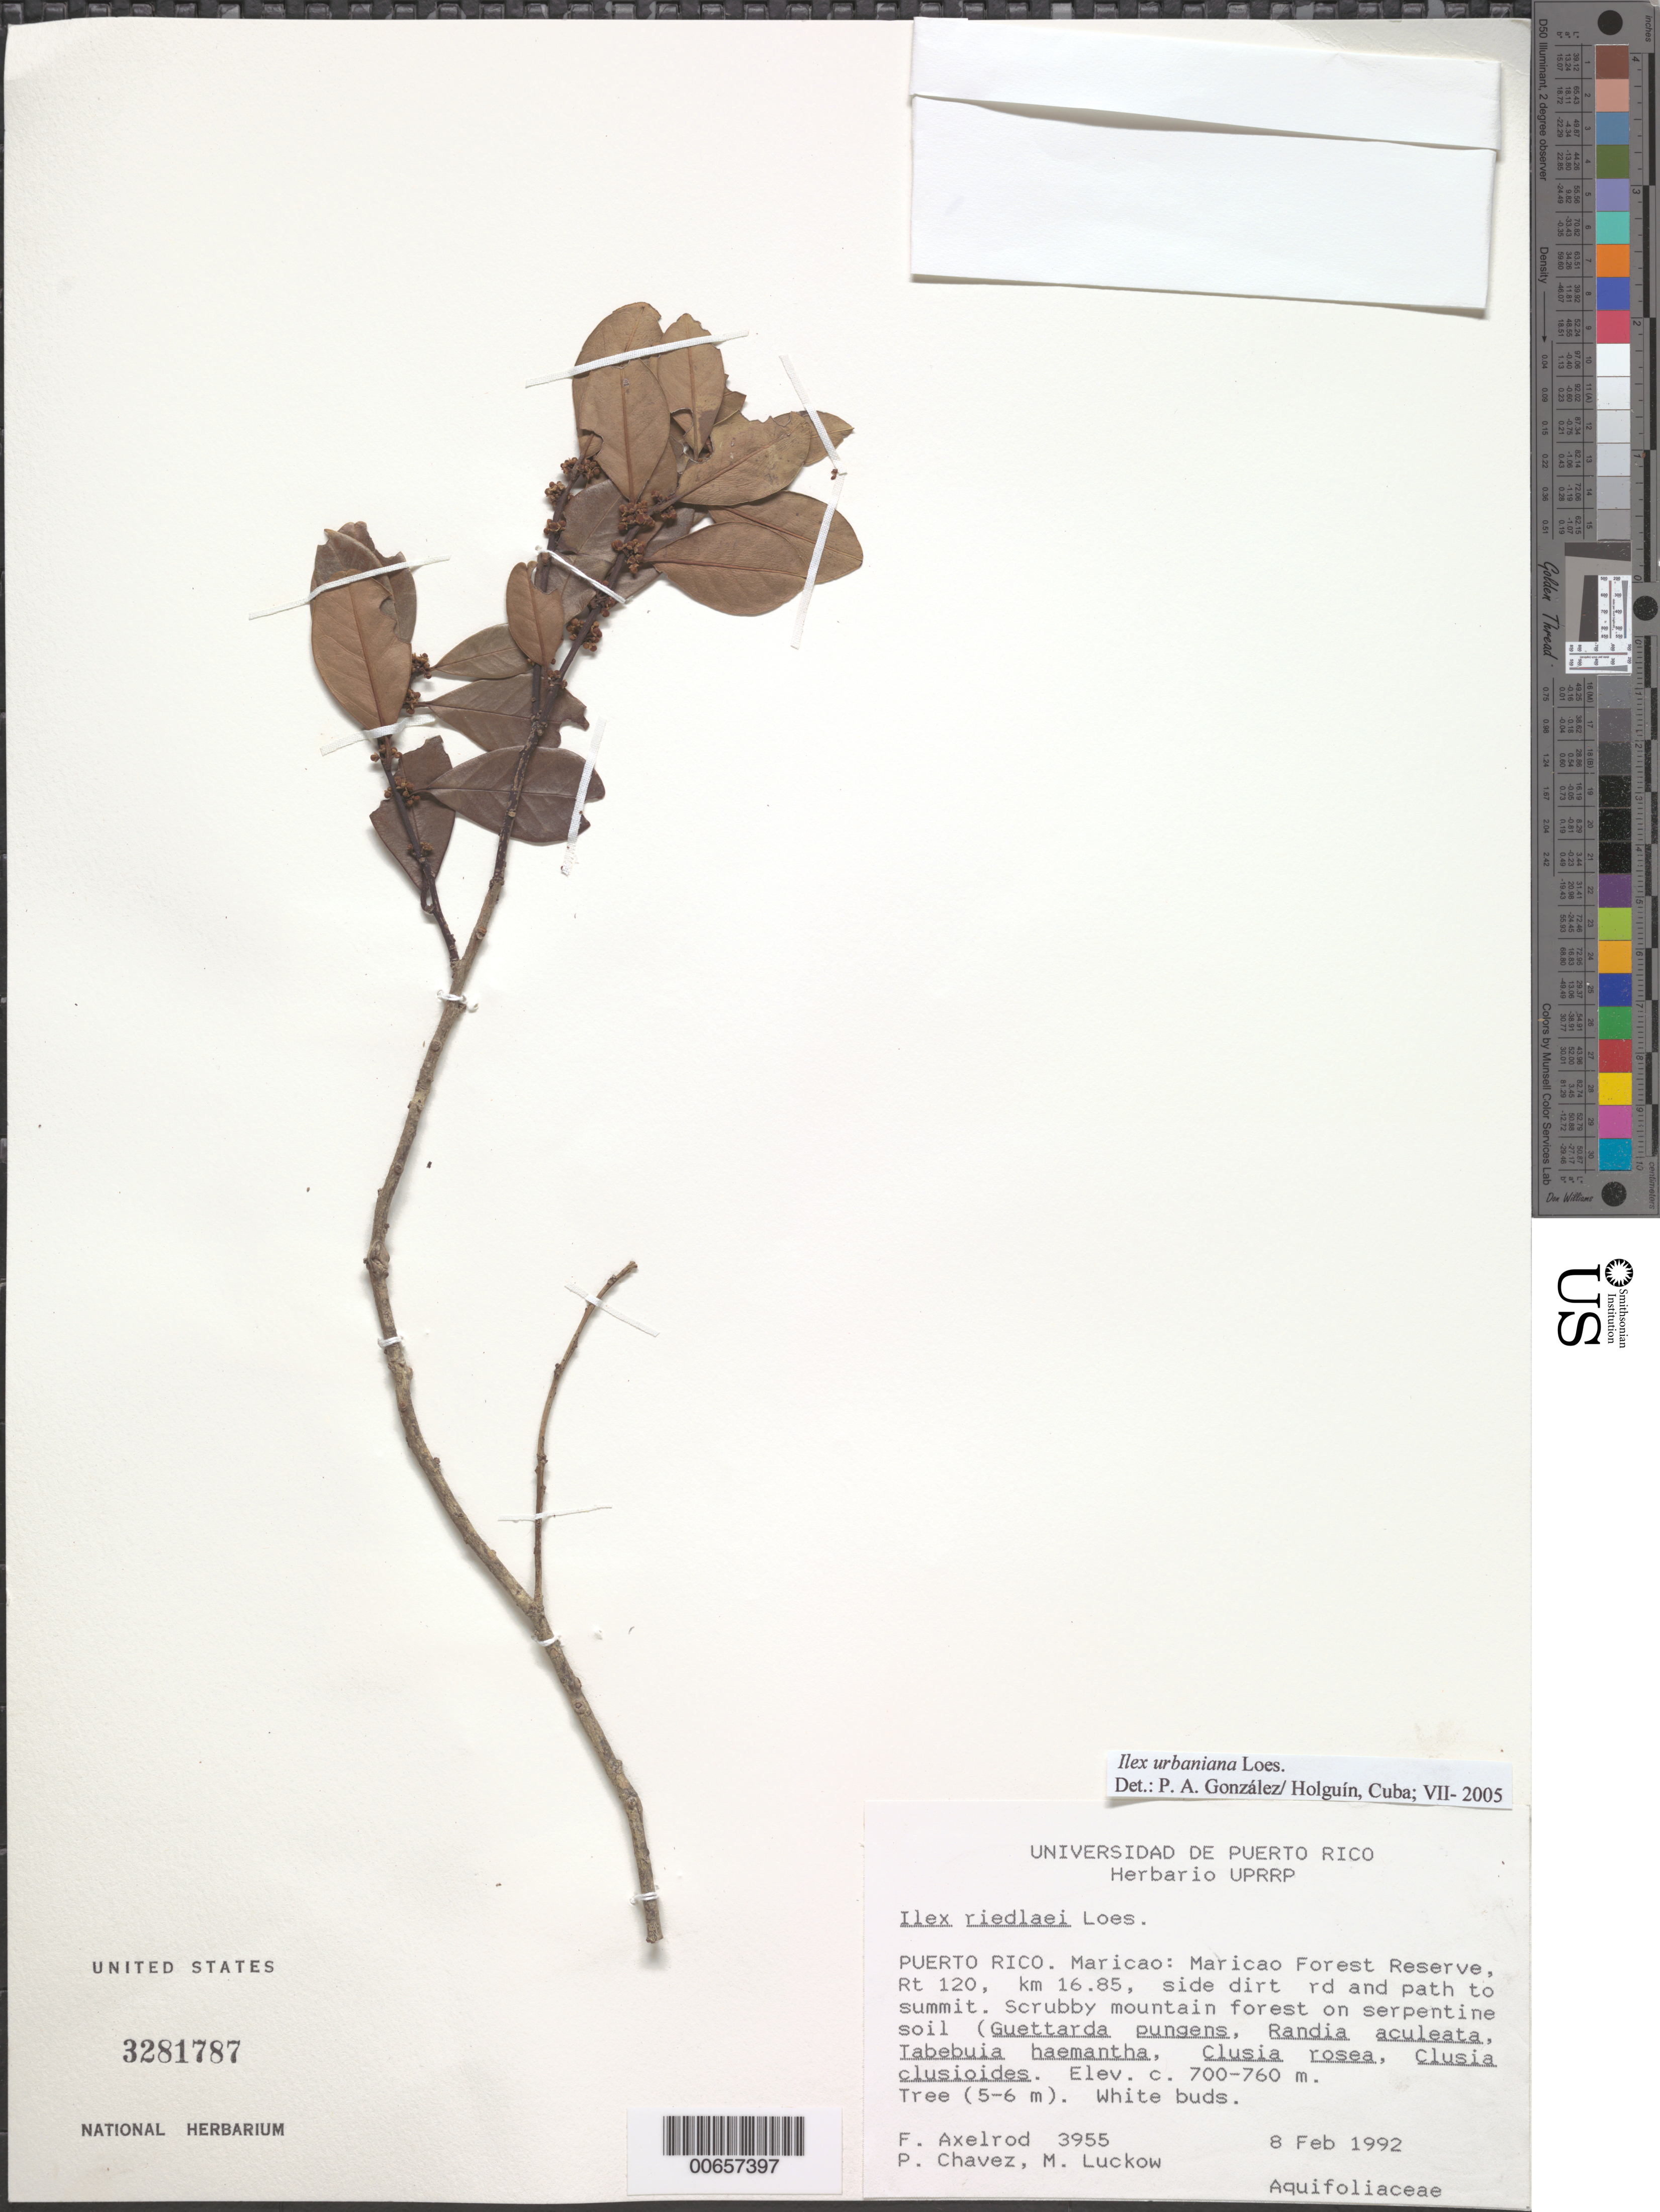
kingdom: Plantae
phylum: Tracheophyta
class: Magnoliopsida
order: Aquifoliales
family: Aquifoliaceae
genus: Ilex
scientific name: Ilex urbaniana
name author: Loes.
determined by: González, P. A.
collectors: F. S. Axelrod, P. Chavez & M. A. Luckow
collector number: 3955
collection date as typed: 08 Feb 1992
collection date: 1992-02-08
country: Puerto Rico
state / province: Maricao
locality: Maricao: Maricao Forest Reserve, Rt. 120, km 16.85.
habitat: Scrubby mountain forest on serpentine soil.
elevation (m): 700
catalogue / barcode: US 3281787